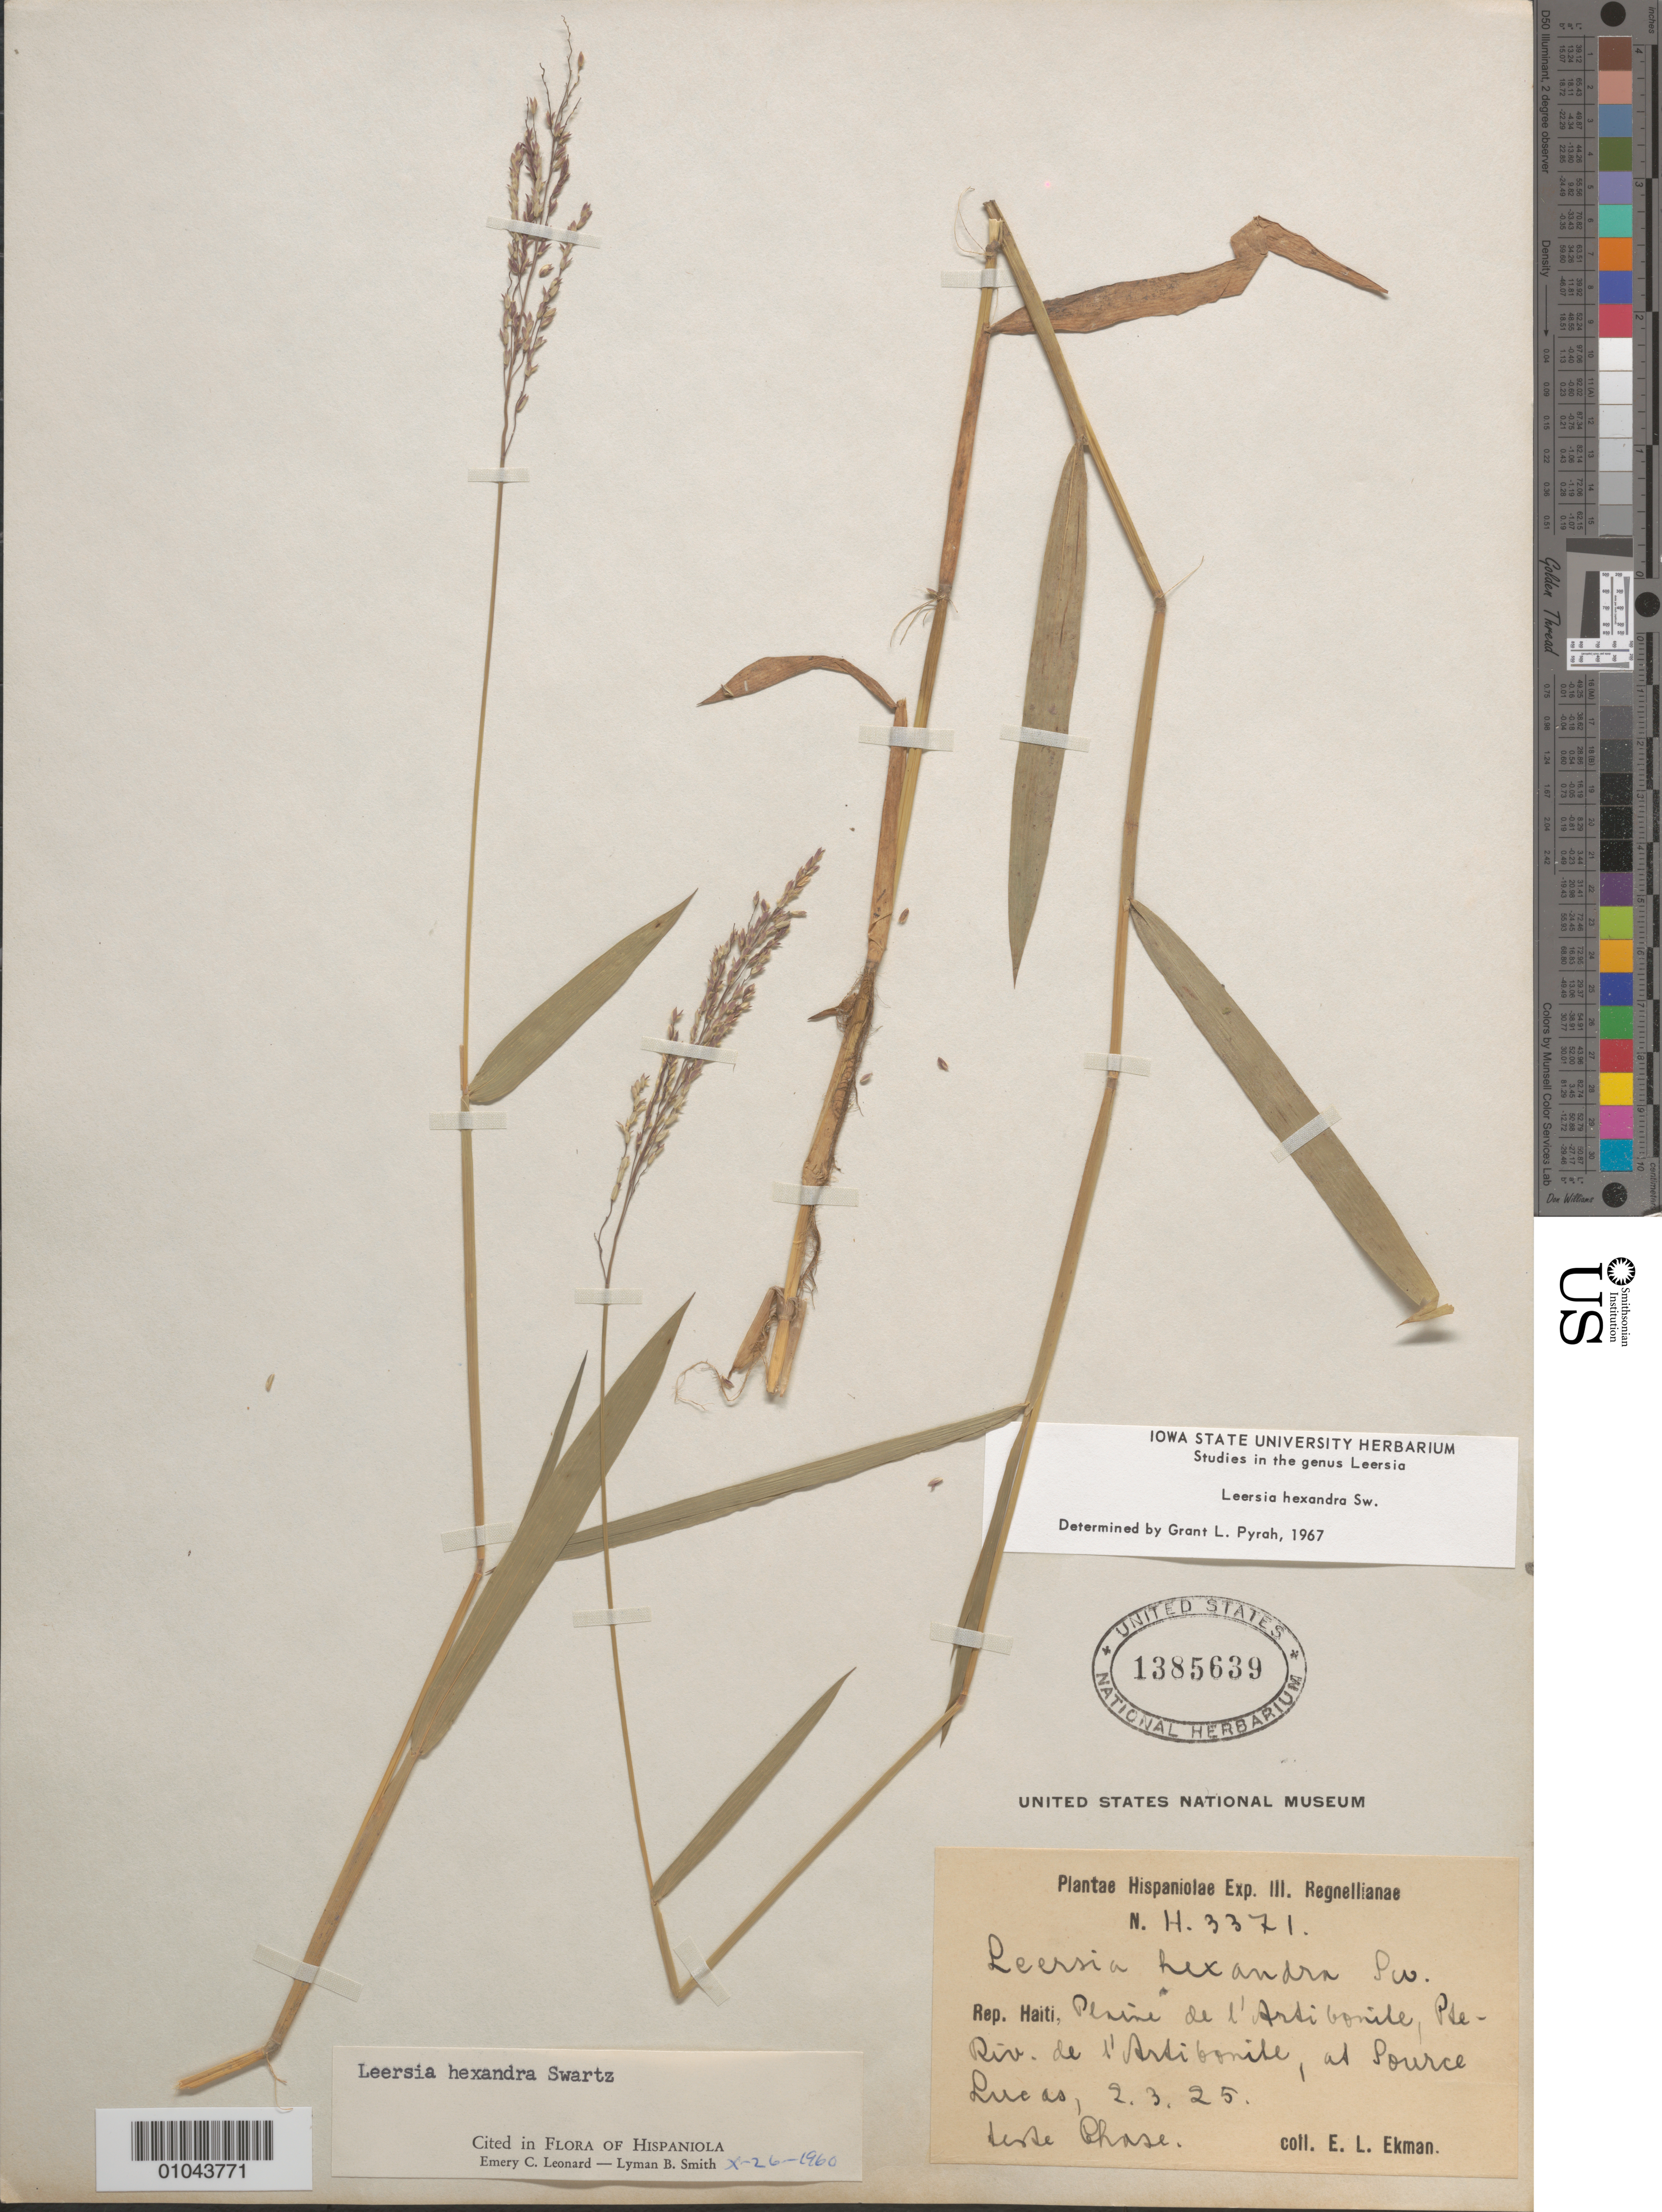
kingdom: Plantae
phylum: Tracheophyta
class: Liliopsida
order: Poales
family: Poaceae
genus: Leersia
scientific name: Leersia hexandra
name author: Sw.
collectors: E. L. Ekman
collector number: H 3371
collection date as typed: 02 Mar 1925 or 03 Feb 1925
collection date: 1925-02-03 or 1925-03-02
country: Haiti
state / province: Artibonite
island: Hispaniola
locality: Source Lucas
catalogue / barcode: US 1385639